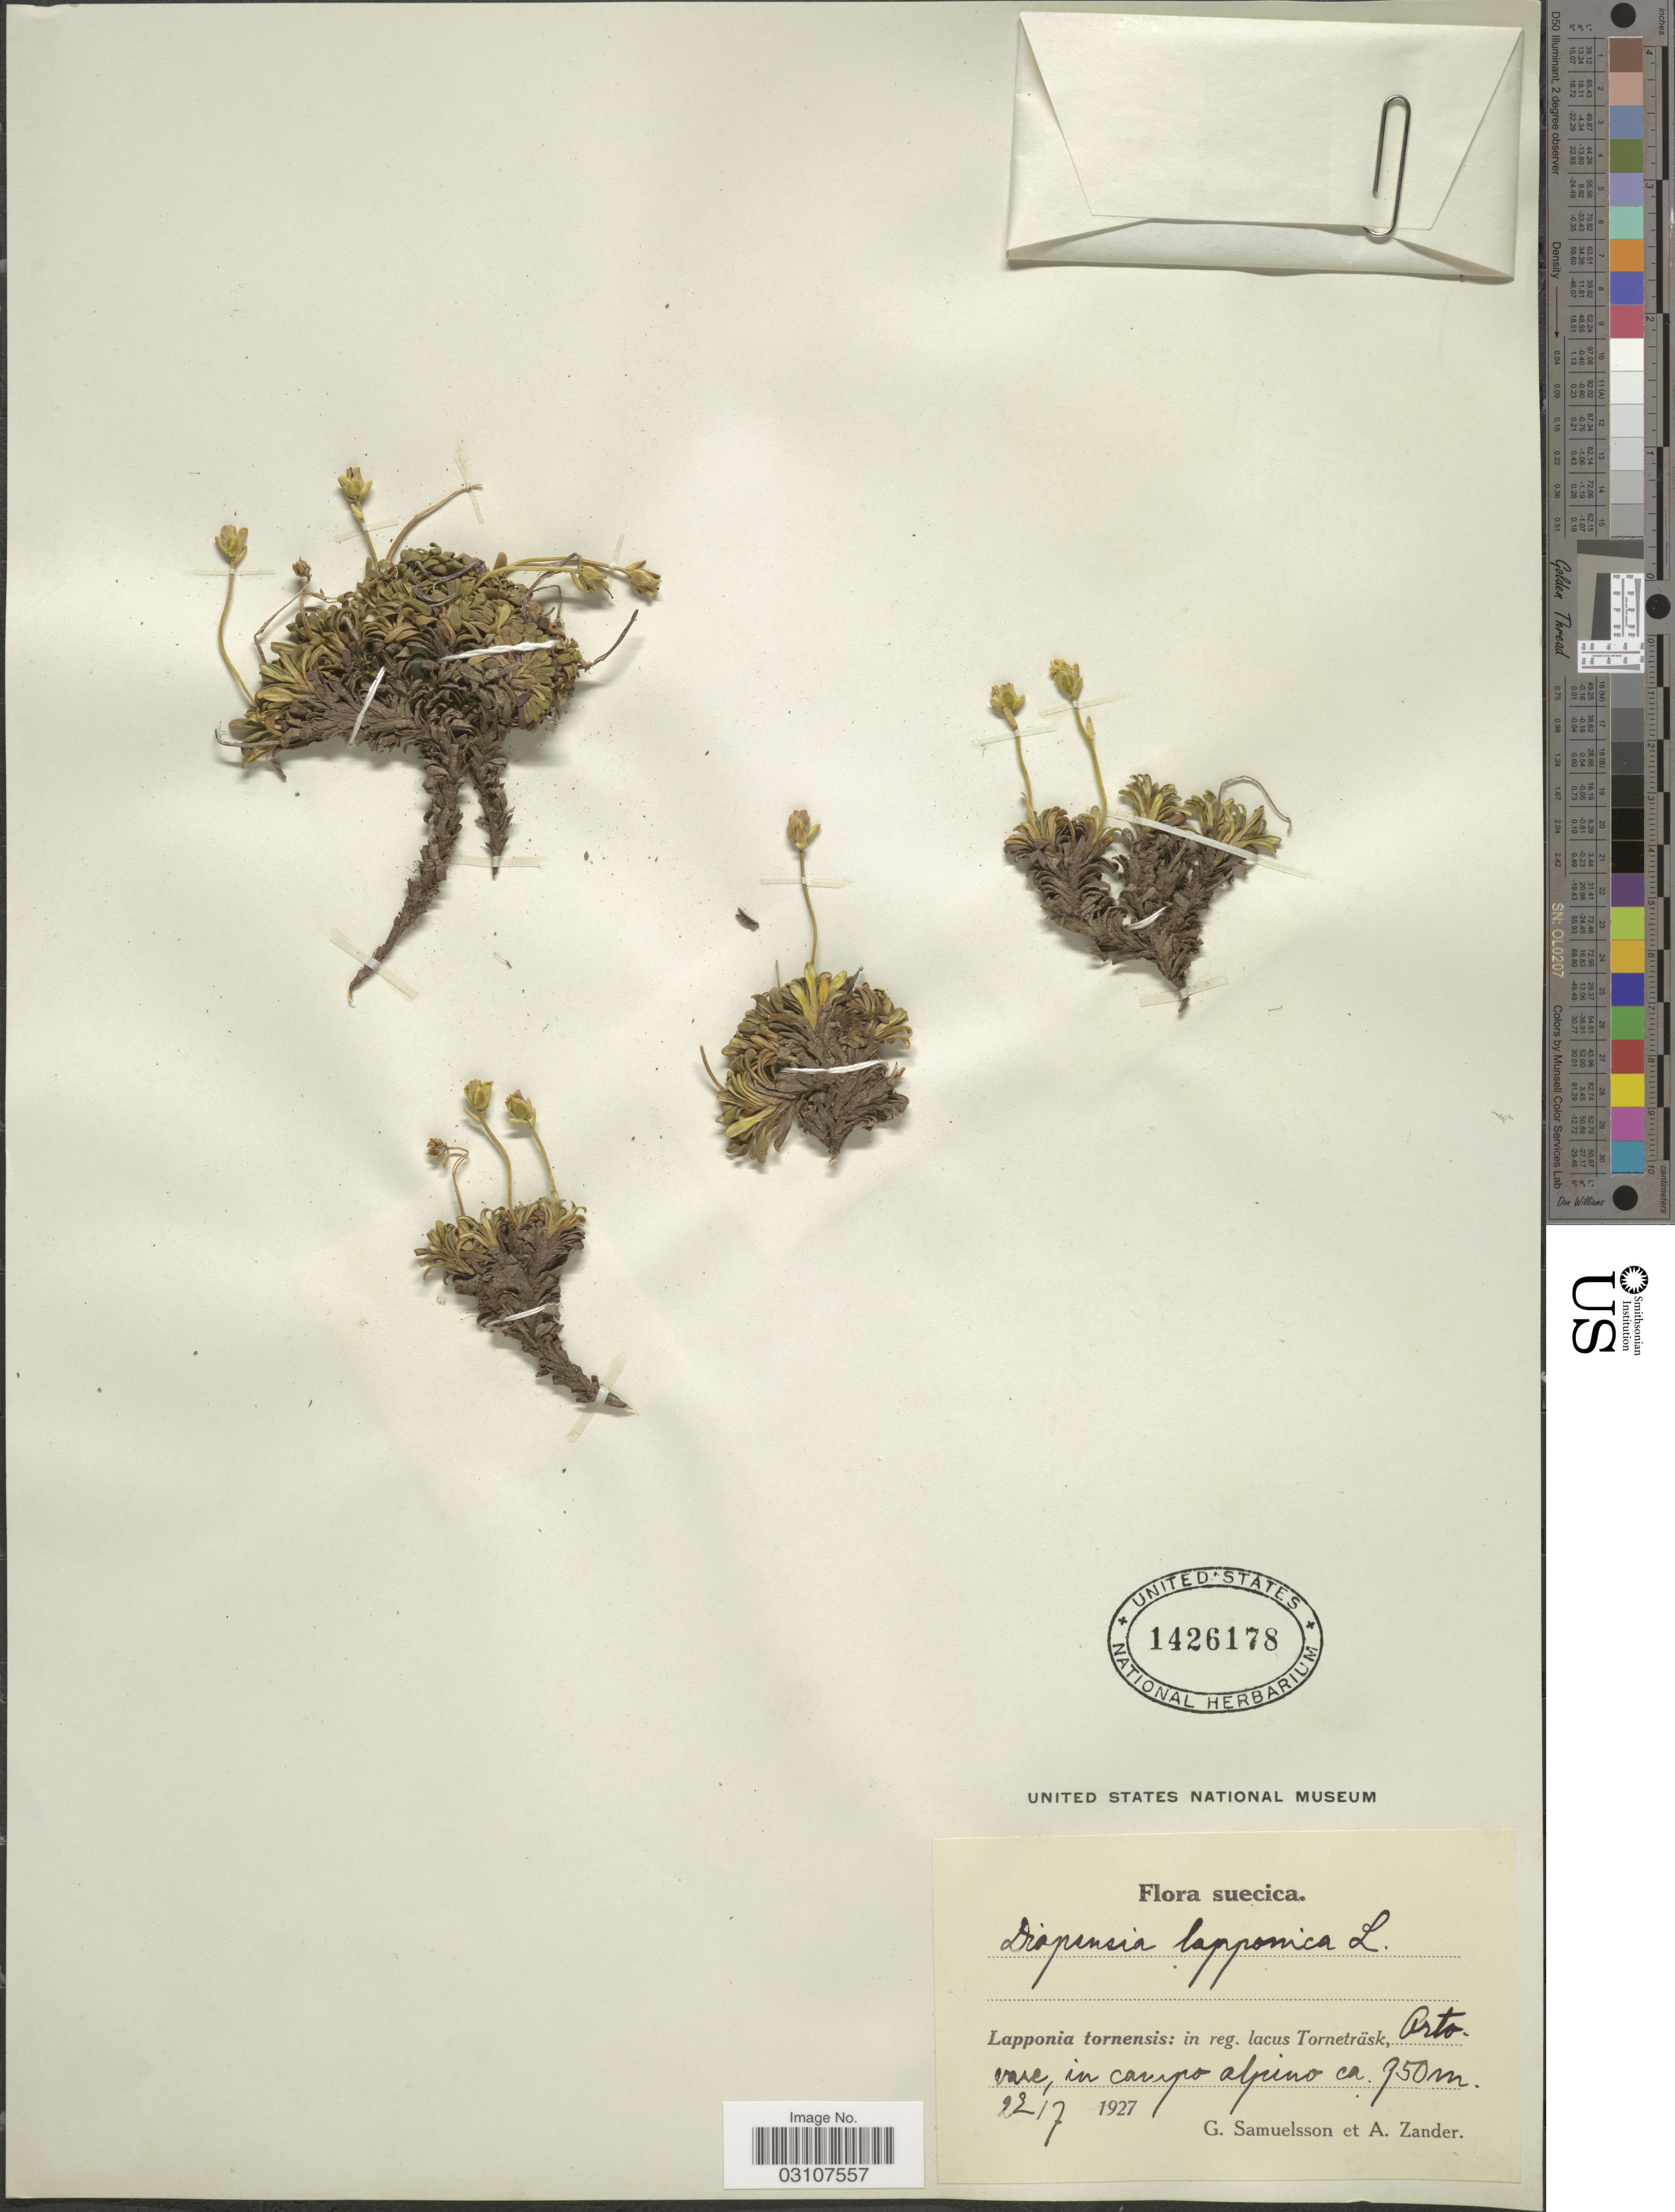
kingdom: Plantae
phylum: Tracheophyta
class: Magnoliopsida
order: Ericales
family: Diapensiaceae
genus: Diapensia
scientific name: Diapensia lapponica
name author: L.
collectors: G. Samuelsson & A. Zander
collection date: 1927-07-22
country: Sweden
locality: Suecica. Lapponia tornensis: in reg. lacus Torneträsk, Ortovare [interpreted].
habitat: in caripo alpino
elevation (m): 750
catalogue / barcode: US 1426178